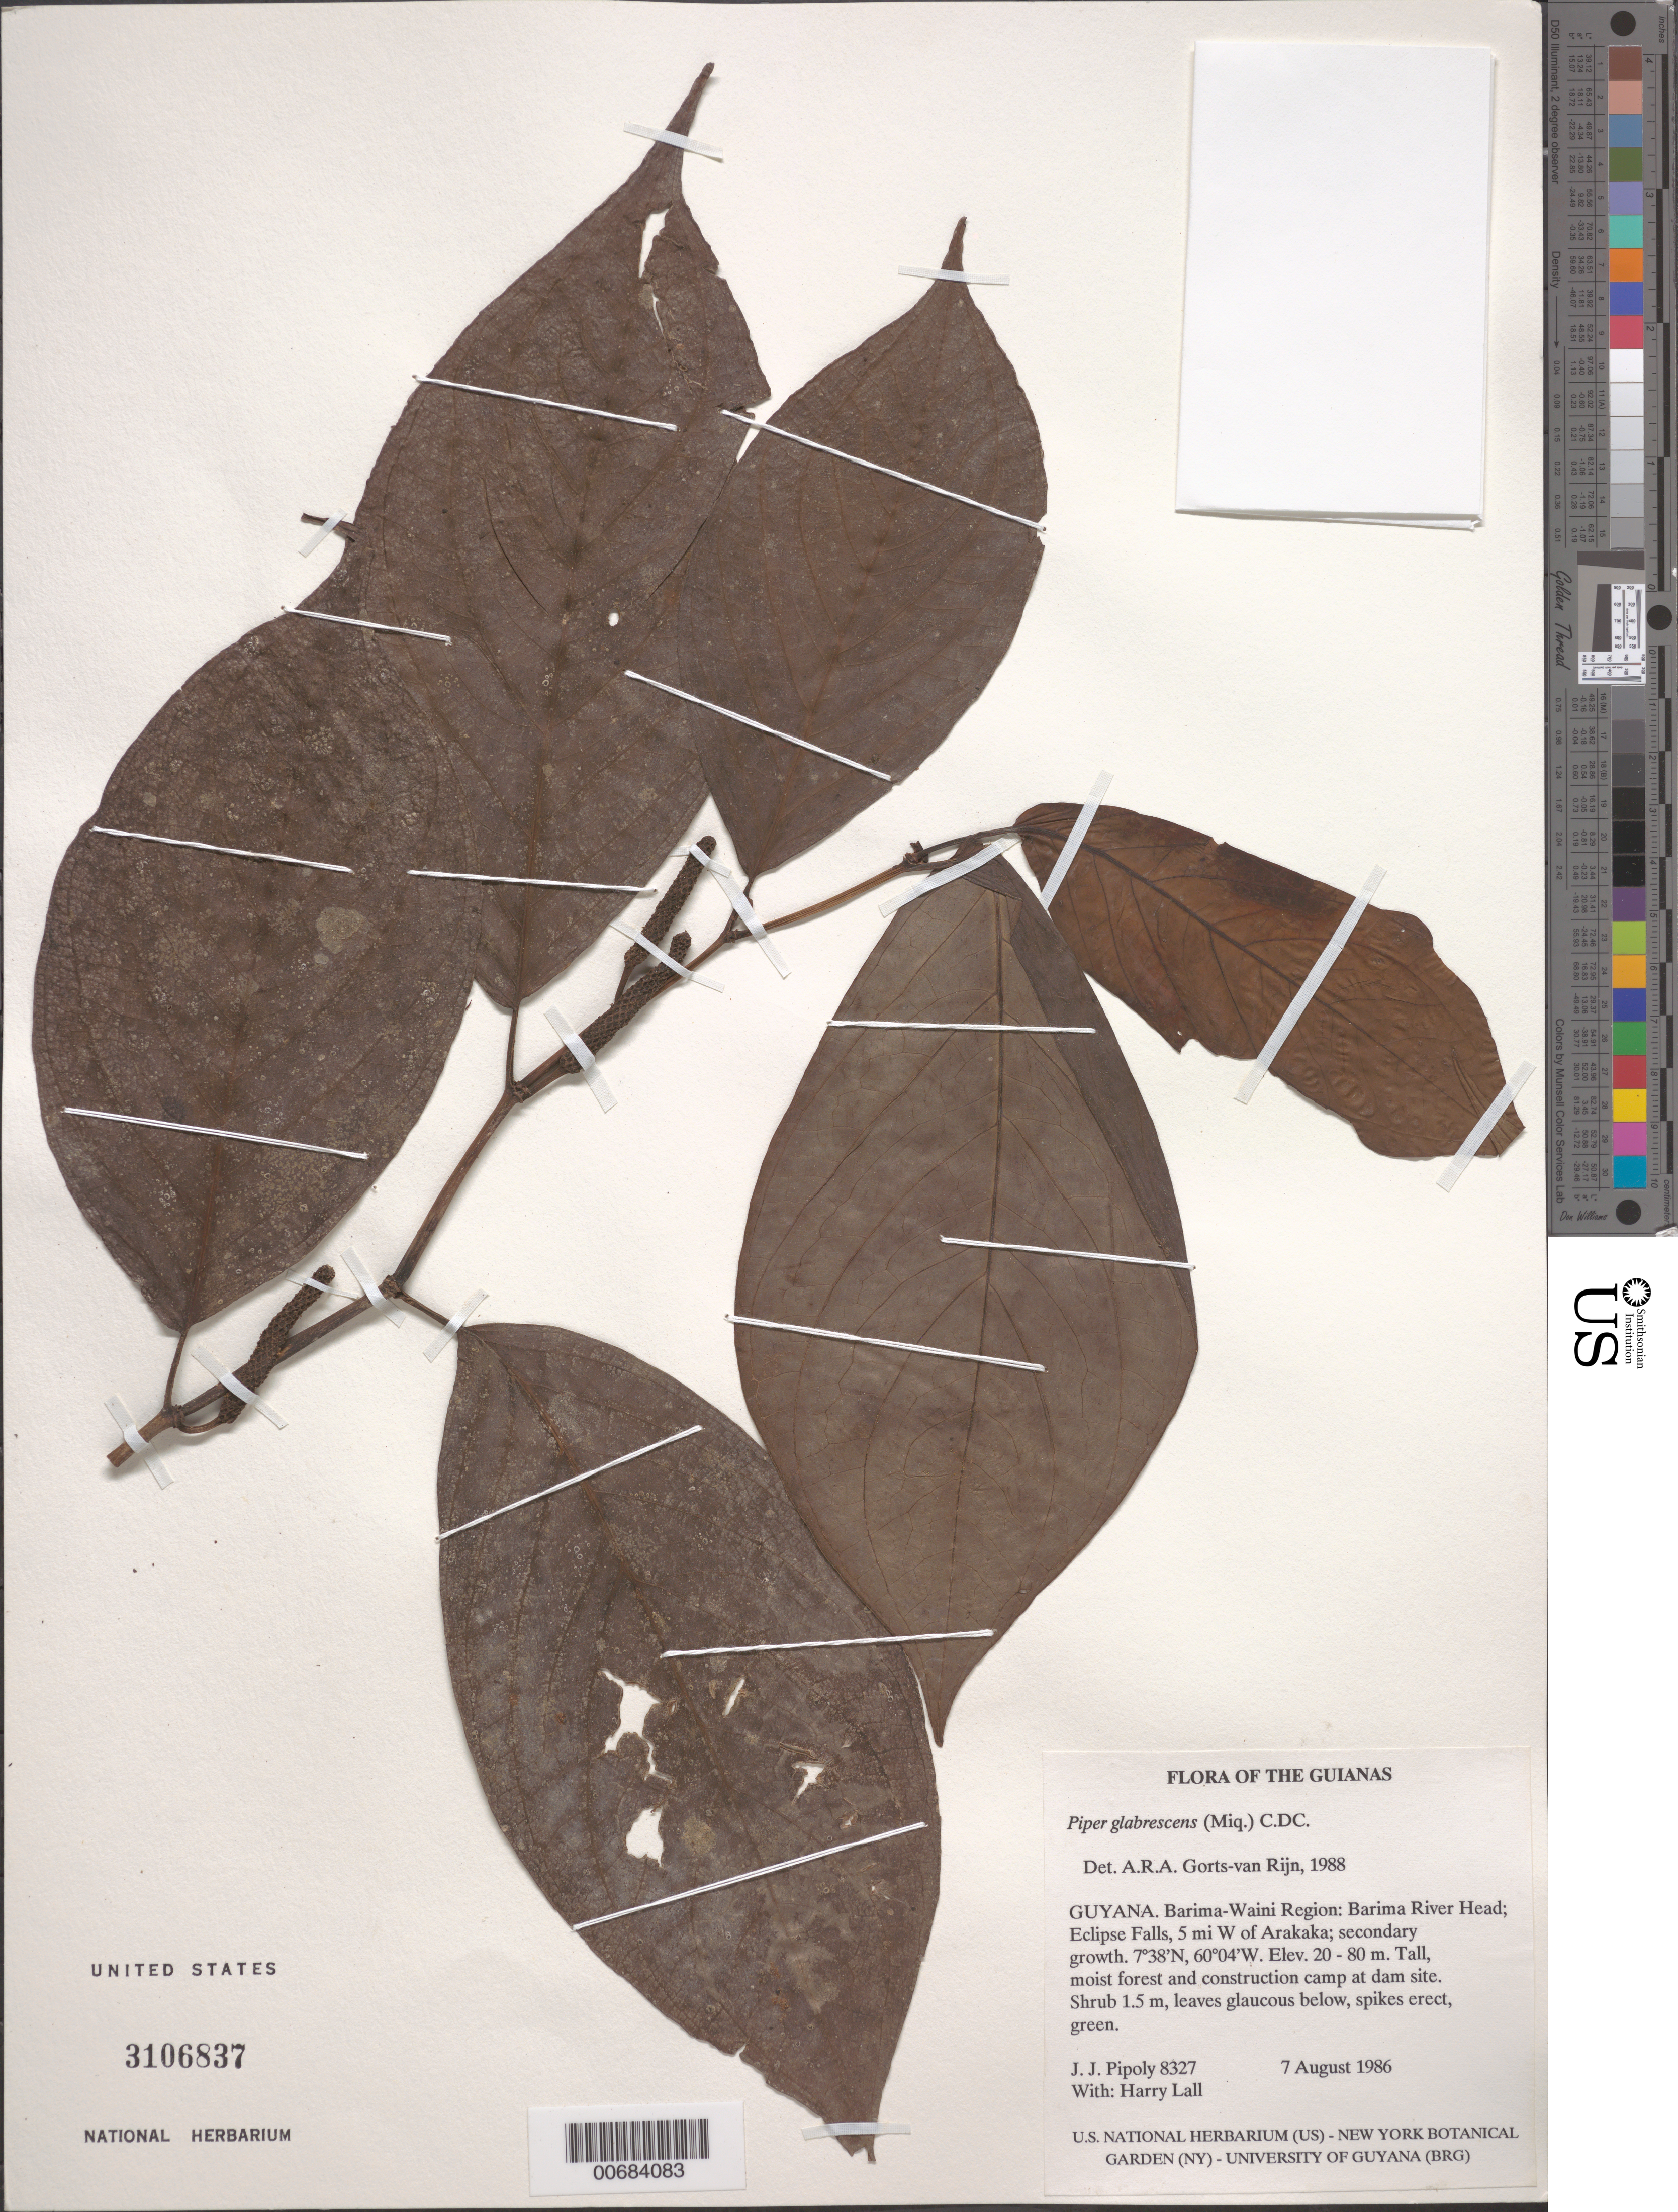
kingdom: Plantae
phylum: Tracheophyta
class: Magnoliopsida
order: Piperales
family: Piperaceae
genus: Piper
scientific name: Piper glabrescens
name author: (Miq.) C. DC.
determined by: Görts-van Rijn, A. R. A.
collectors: J. J. Pipoly & H. Lall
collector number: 8327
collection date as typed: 7 August 1986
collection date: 1986-08-07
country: Guyana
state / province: Barima-Waini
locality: Barima River head; Eclipse Falls, 5 mi W of Arakaka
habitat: Secondary growth, tall moist forest and construction camp at dam site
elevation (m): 20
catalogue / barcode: US 3106837